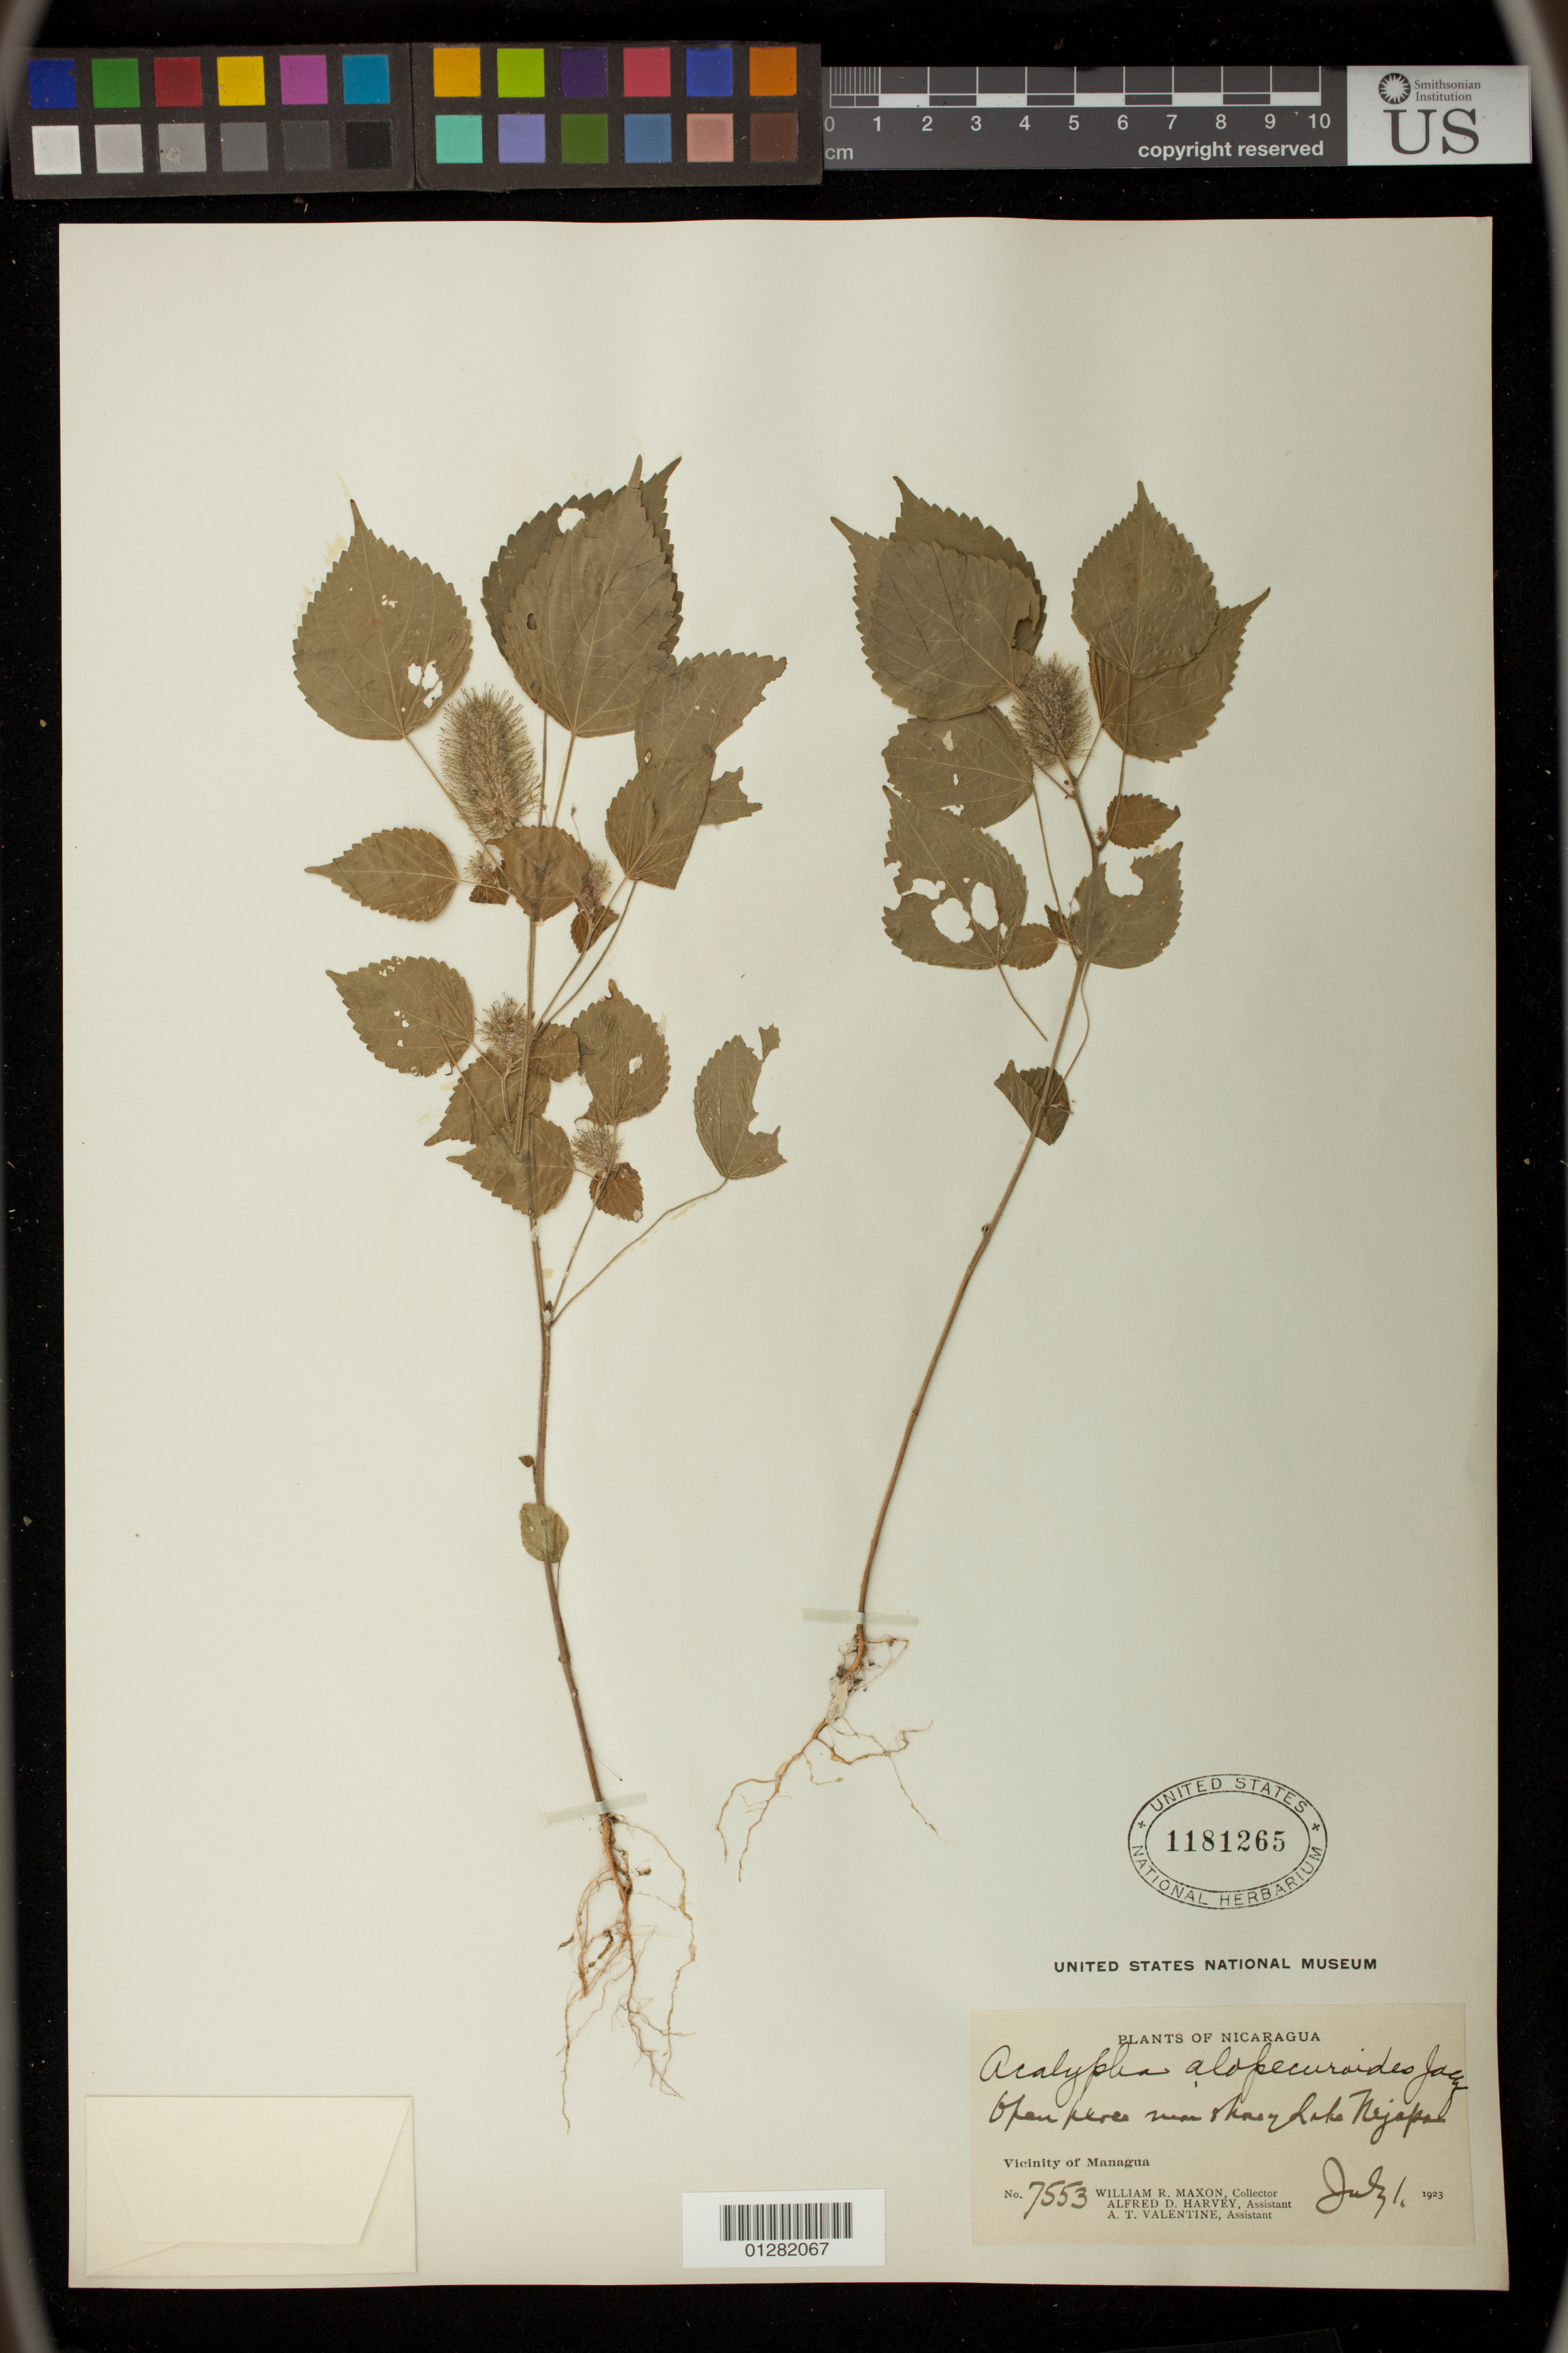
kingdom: Plantae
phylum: Tracheophyta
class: Magnoliopsida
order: Malpighiales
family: Euphorbiaceae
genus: Acalypha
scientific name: Acalypha alopecuroidea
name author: Jacq.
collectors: W. R. Maxon, A. D. Harvey & A. Valentine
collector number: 7553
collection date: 1923-07-01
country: Nicaragua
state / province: Managua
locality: near shore of Lake Nejapa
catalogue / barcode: US 1181265